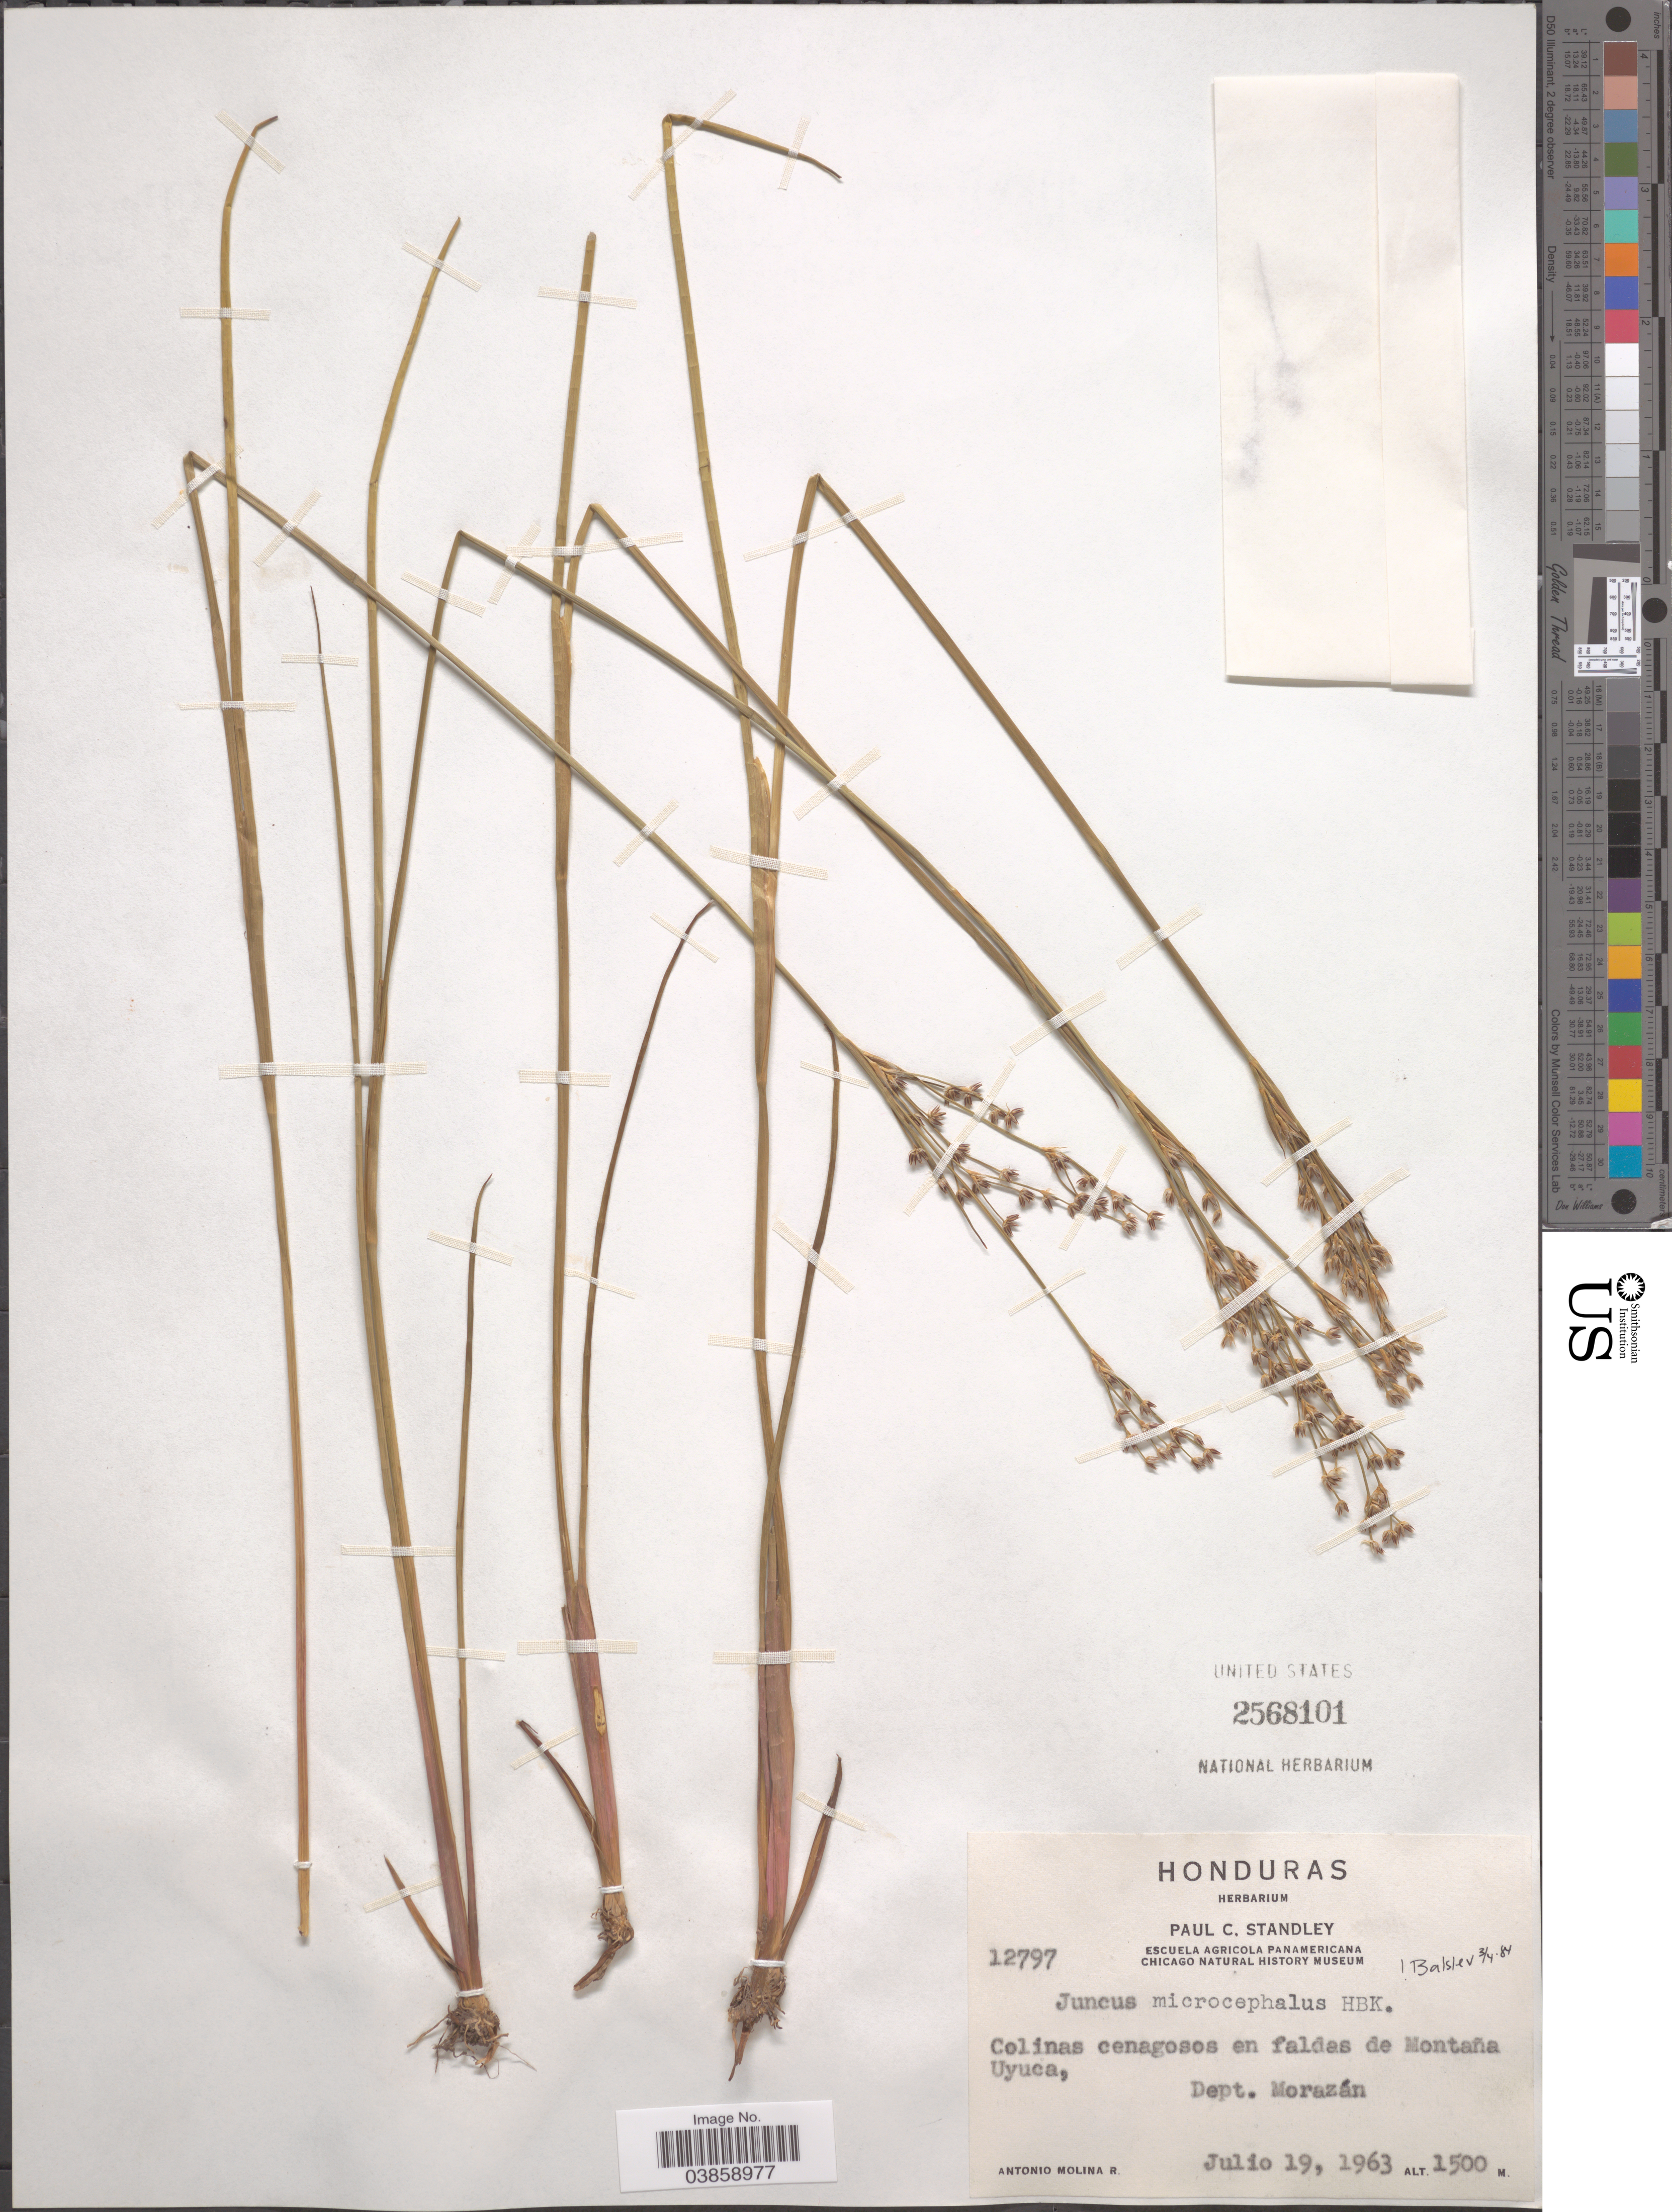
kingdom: Plantae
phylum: Tracheophyta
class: Liliopsida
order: Poales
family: Juncaceae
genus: Juncus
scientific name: Juncus microcephalus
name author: Kunth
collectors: A. Molina R.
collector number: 12797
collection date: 1963-07-19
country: Honduras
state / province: Fco. Morazán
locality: Colinas cenagosos en faldas de Montaña Uyuca, Dept. Morazán.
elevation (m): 1500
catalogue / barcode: US 2568101